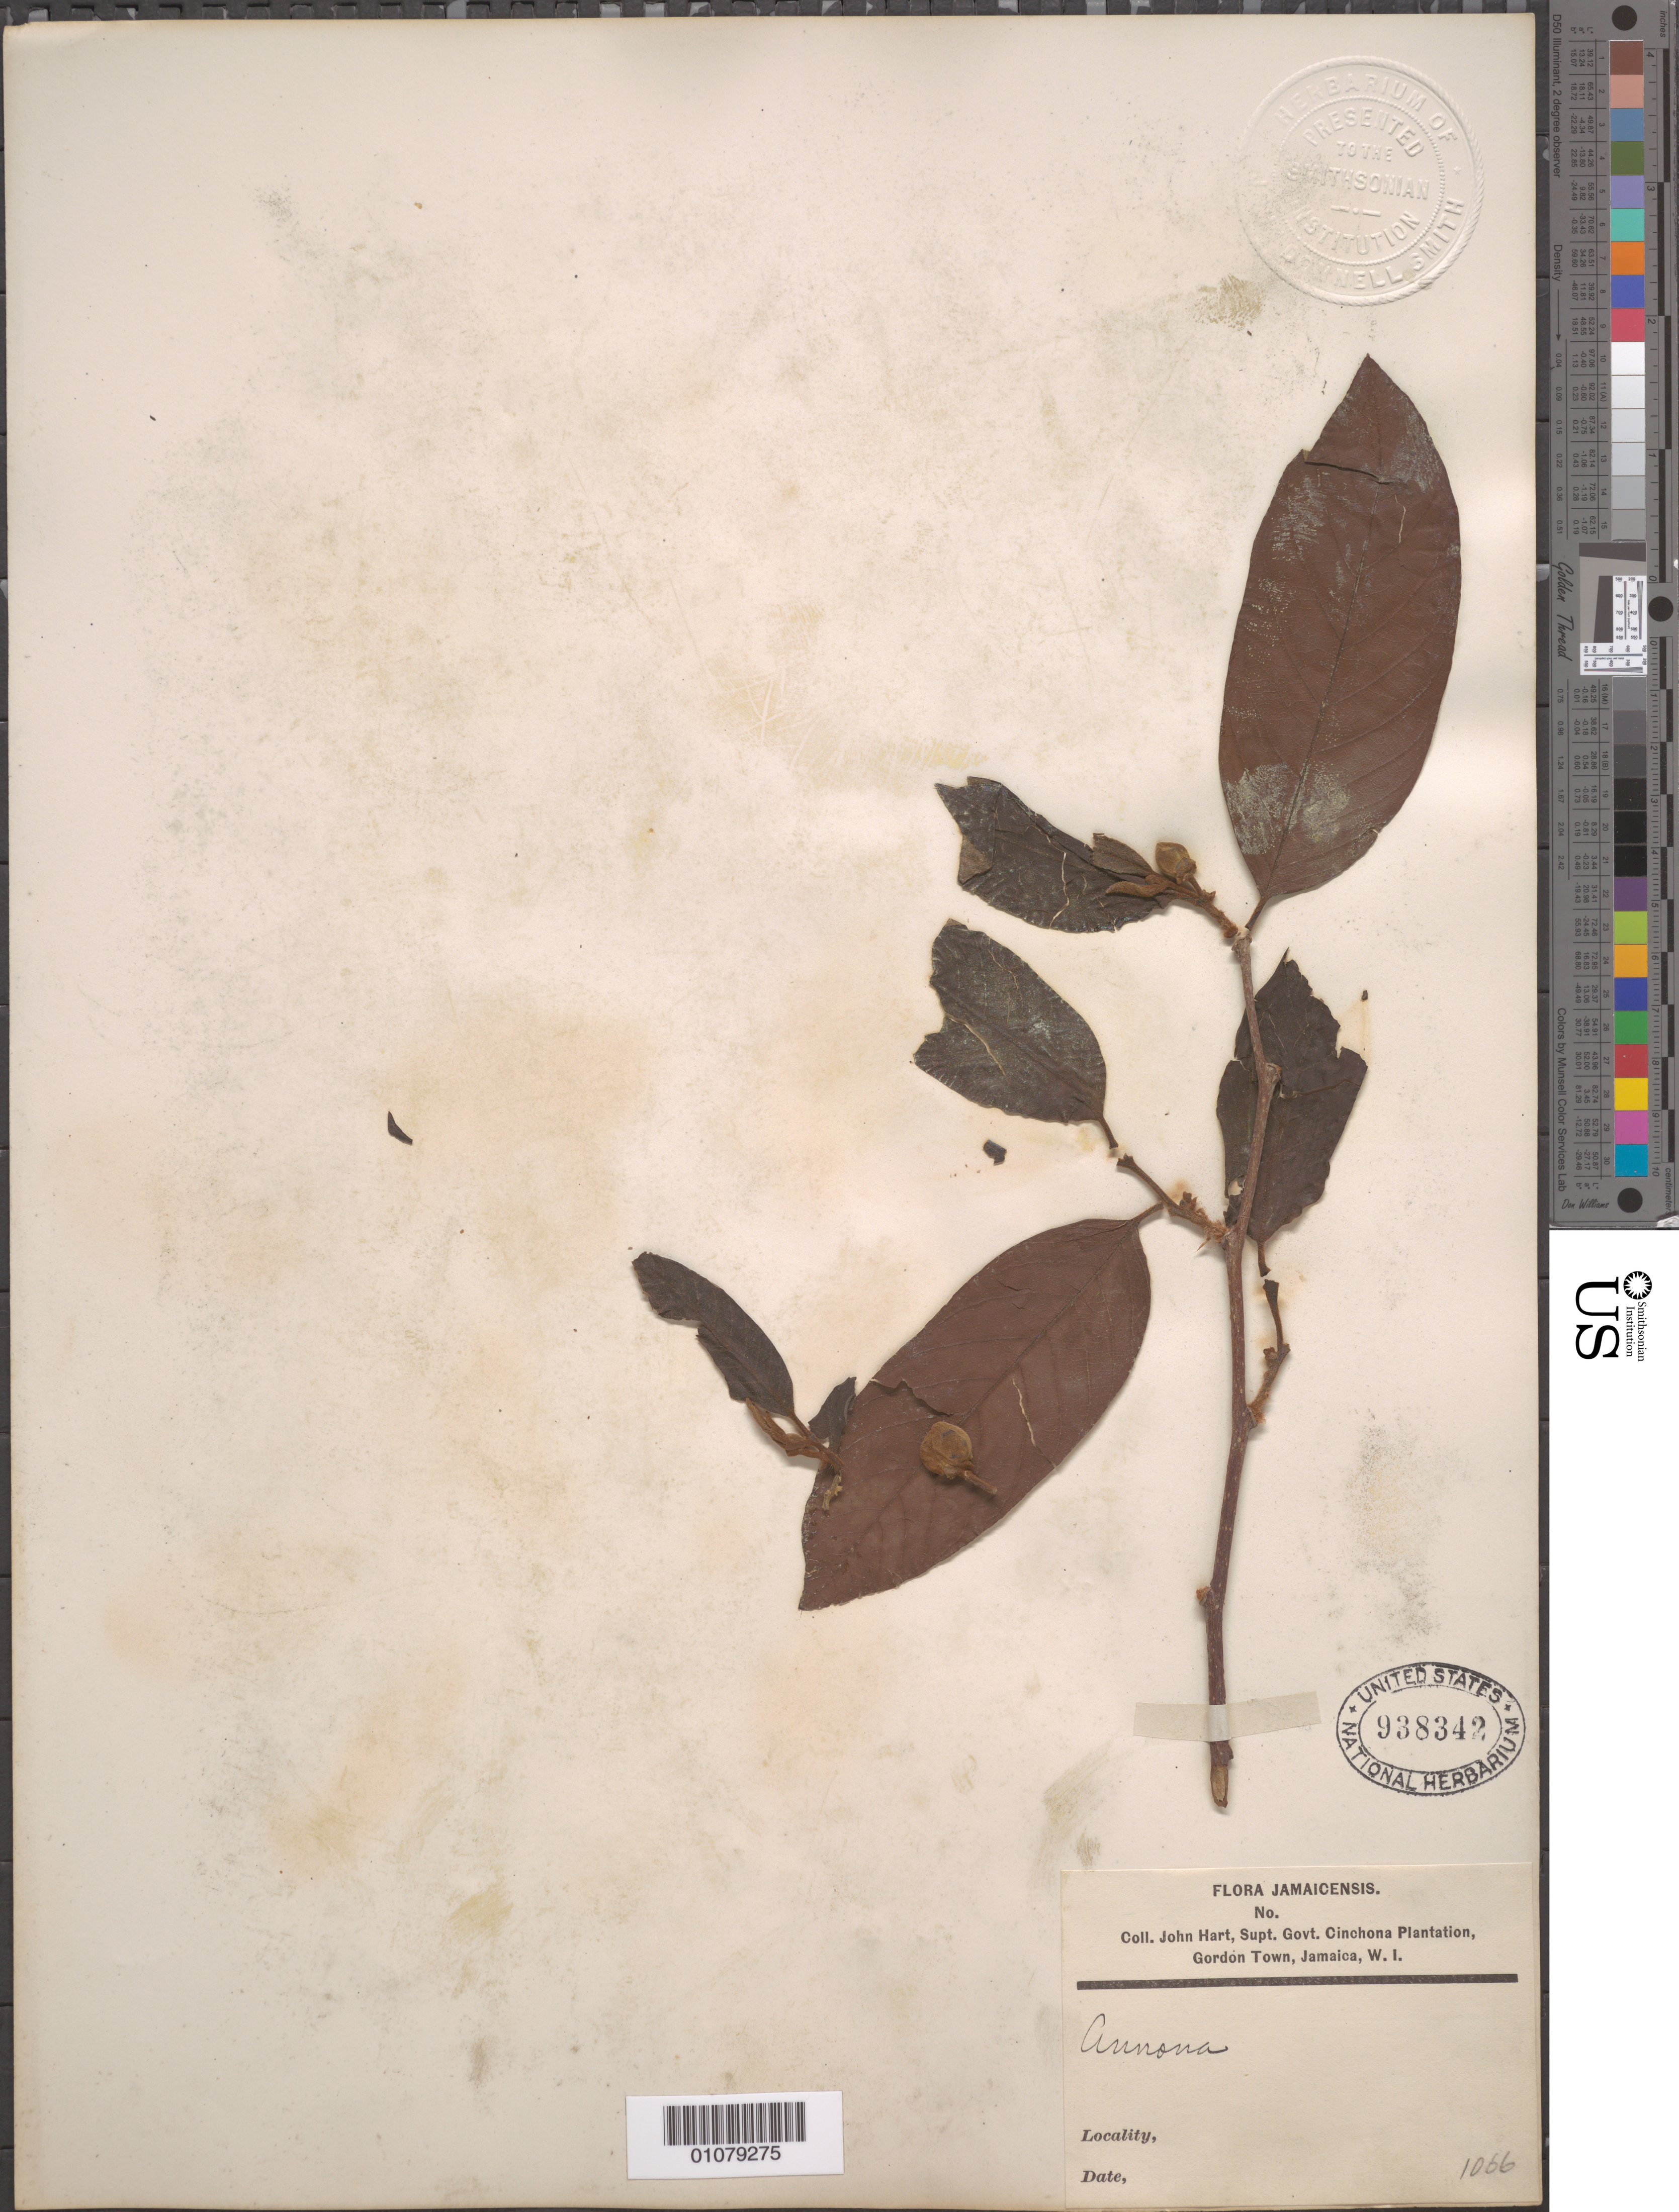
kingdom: Plantae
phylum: Tracheophyta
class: Magnoliopsida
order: Magnoliales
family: Annonaceae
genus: Annona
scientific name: Annona sp.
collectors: J. Hart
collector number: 1066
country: Jamaica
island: Jamaica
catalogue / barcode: US 938342